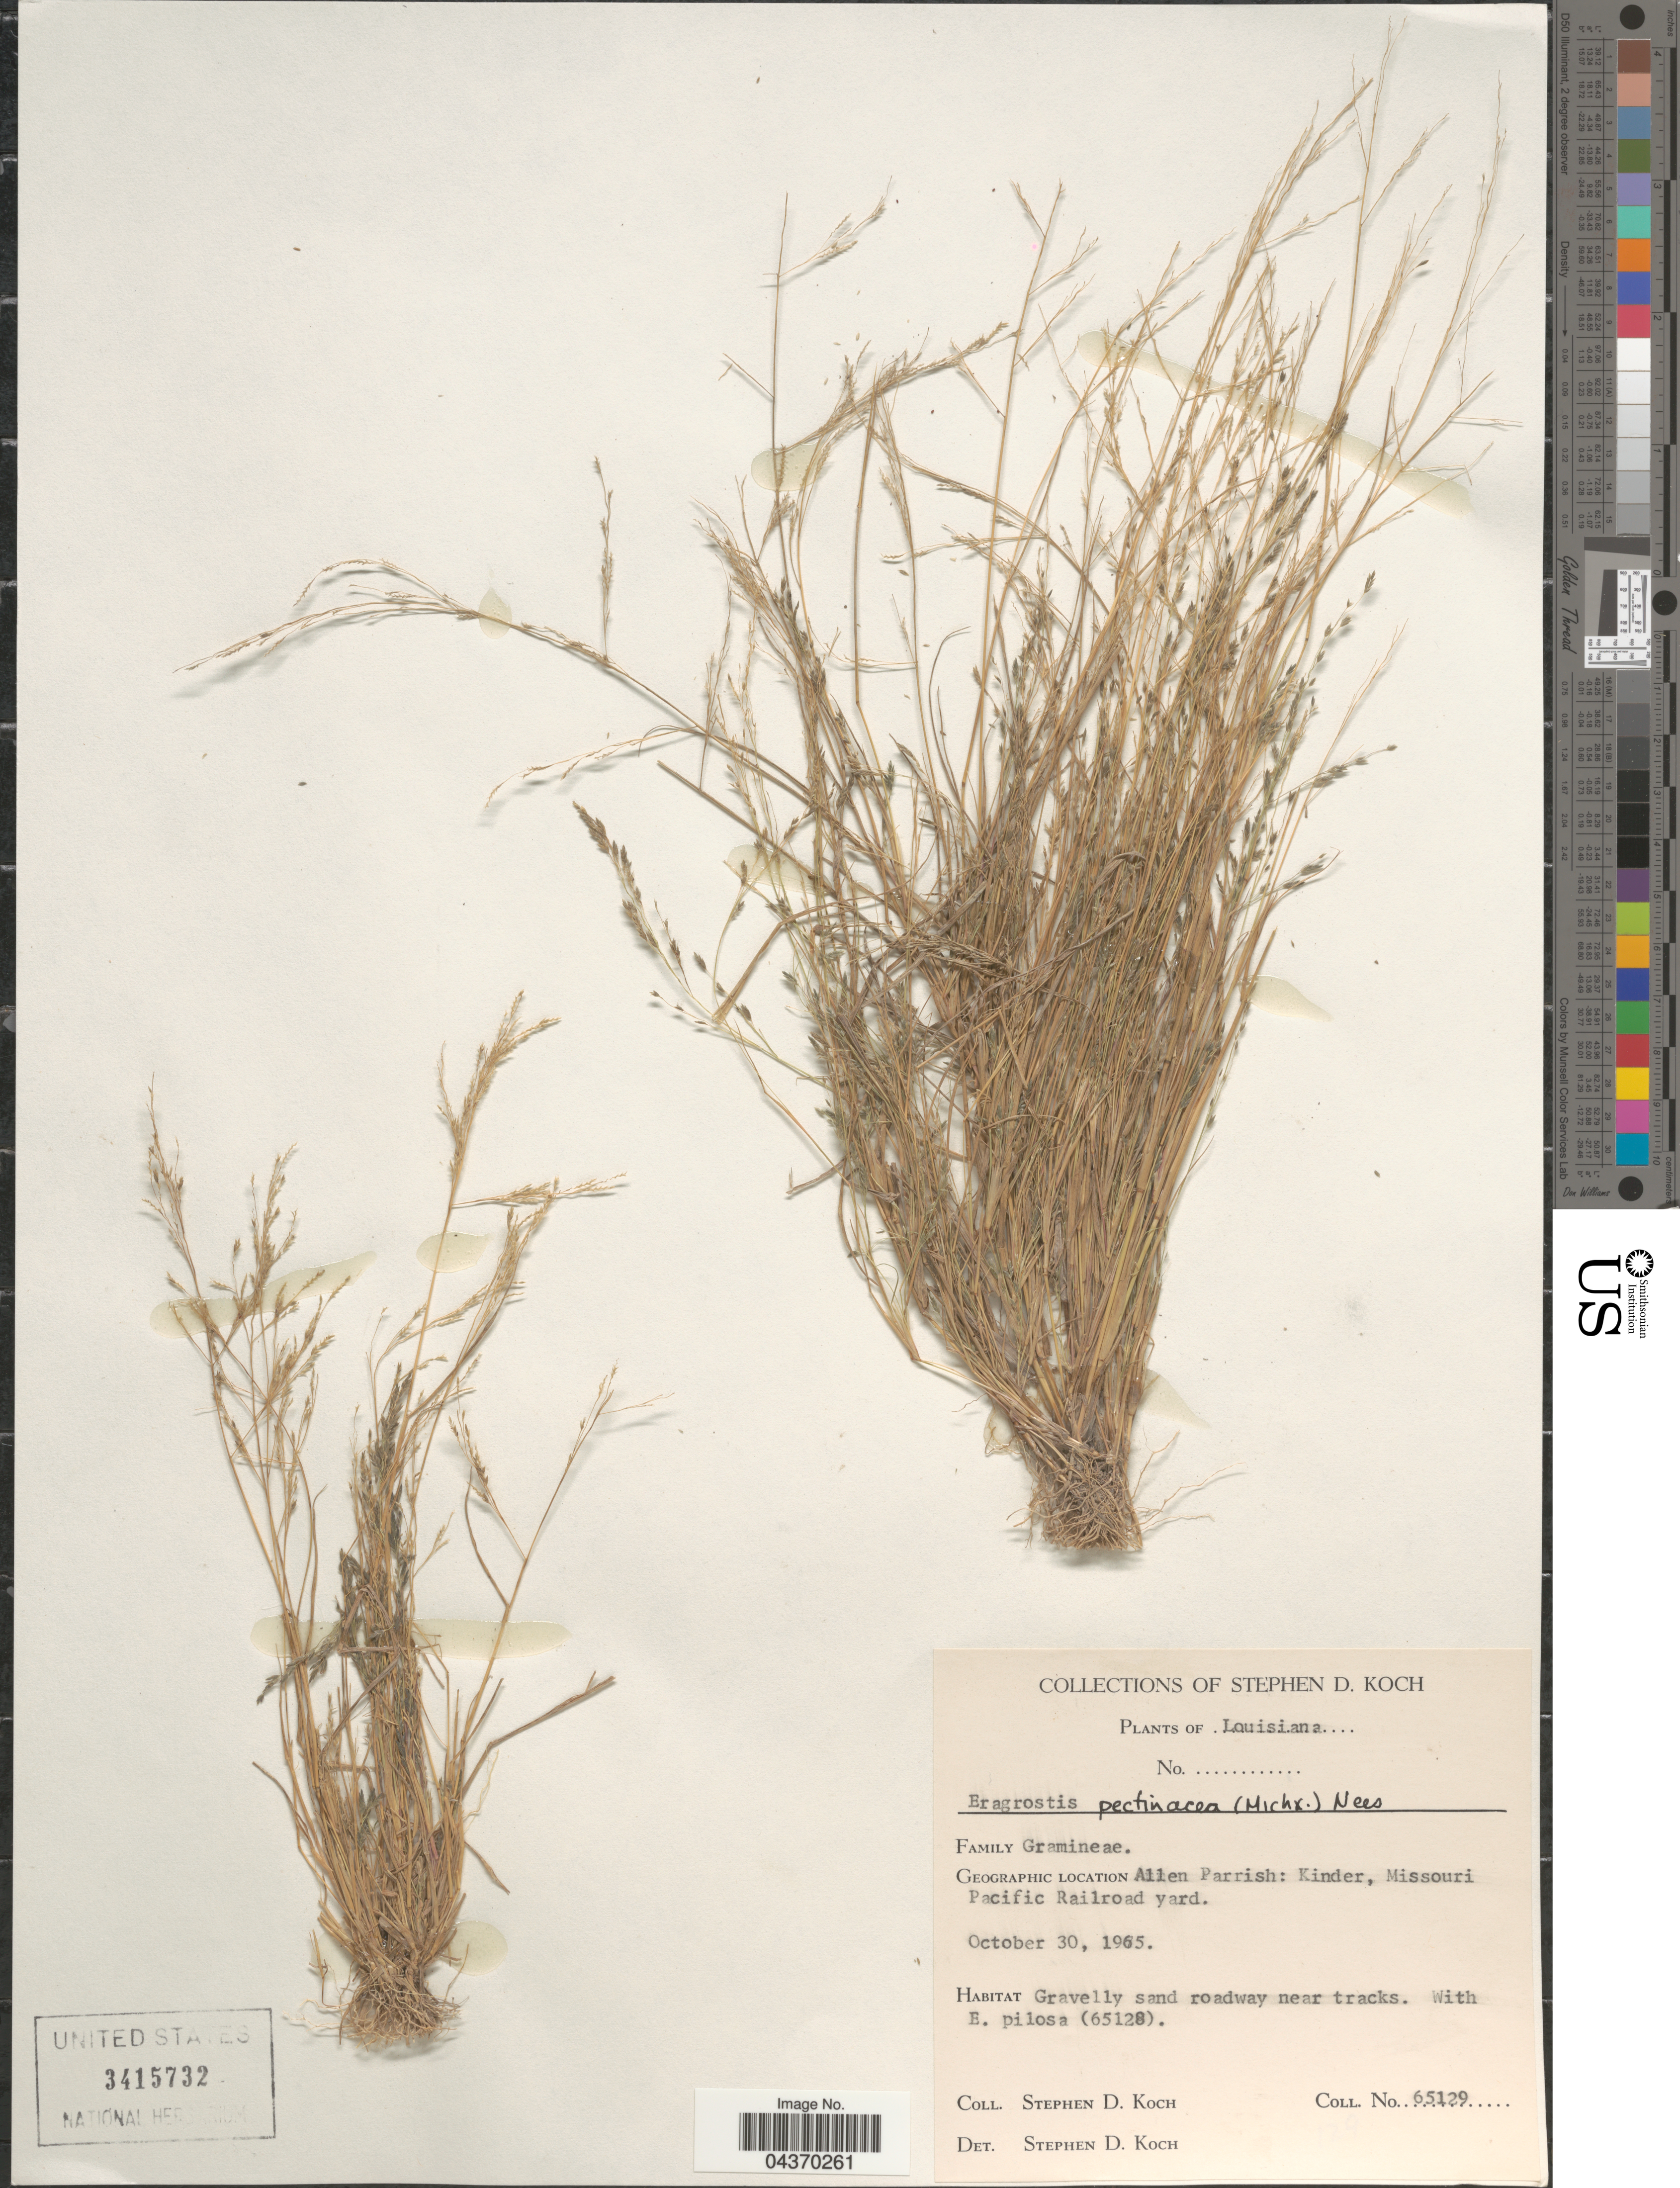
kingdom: Plantae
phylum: Tracheophyta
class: Liliopsida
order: Poales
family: Poaceae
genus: Eragrostis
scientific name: Eragrostis pectinacea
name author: (Michx.) Nees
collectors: S. D. Koch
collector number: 65129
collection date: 1965-10-30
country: United States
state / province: Louisiana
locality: Allen Parrish: Kinder, Missouri Pacific Railroad yard.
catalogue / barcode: US 3415732